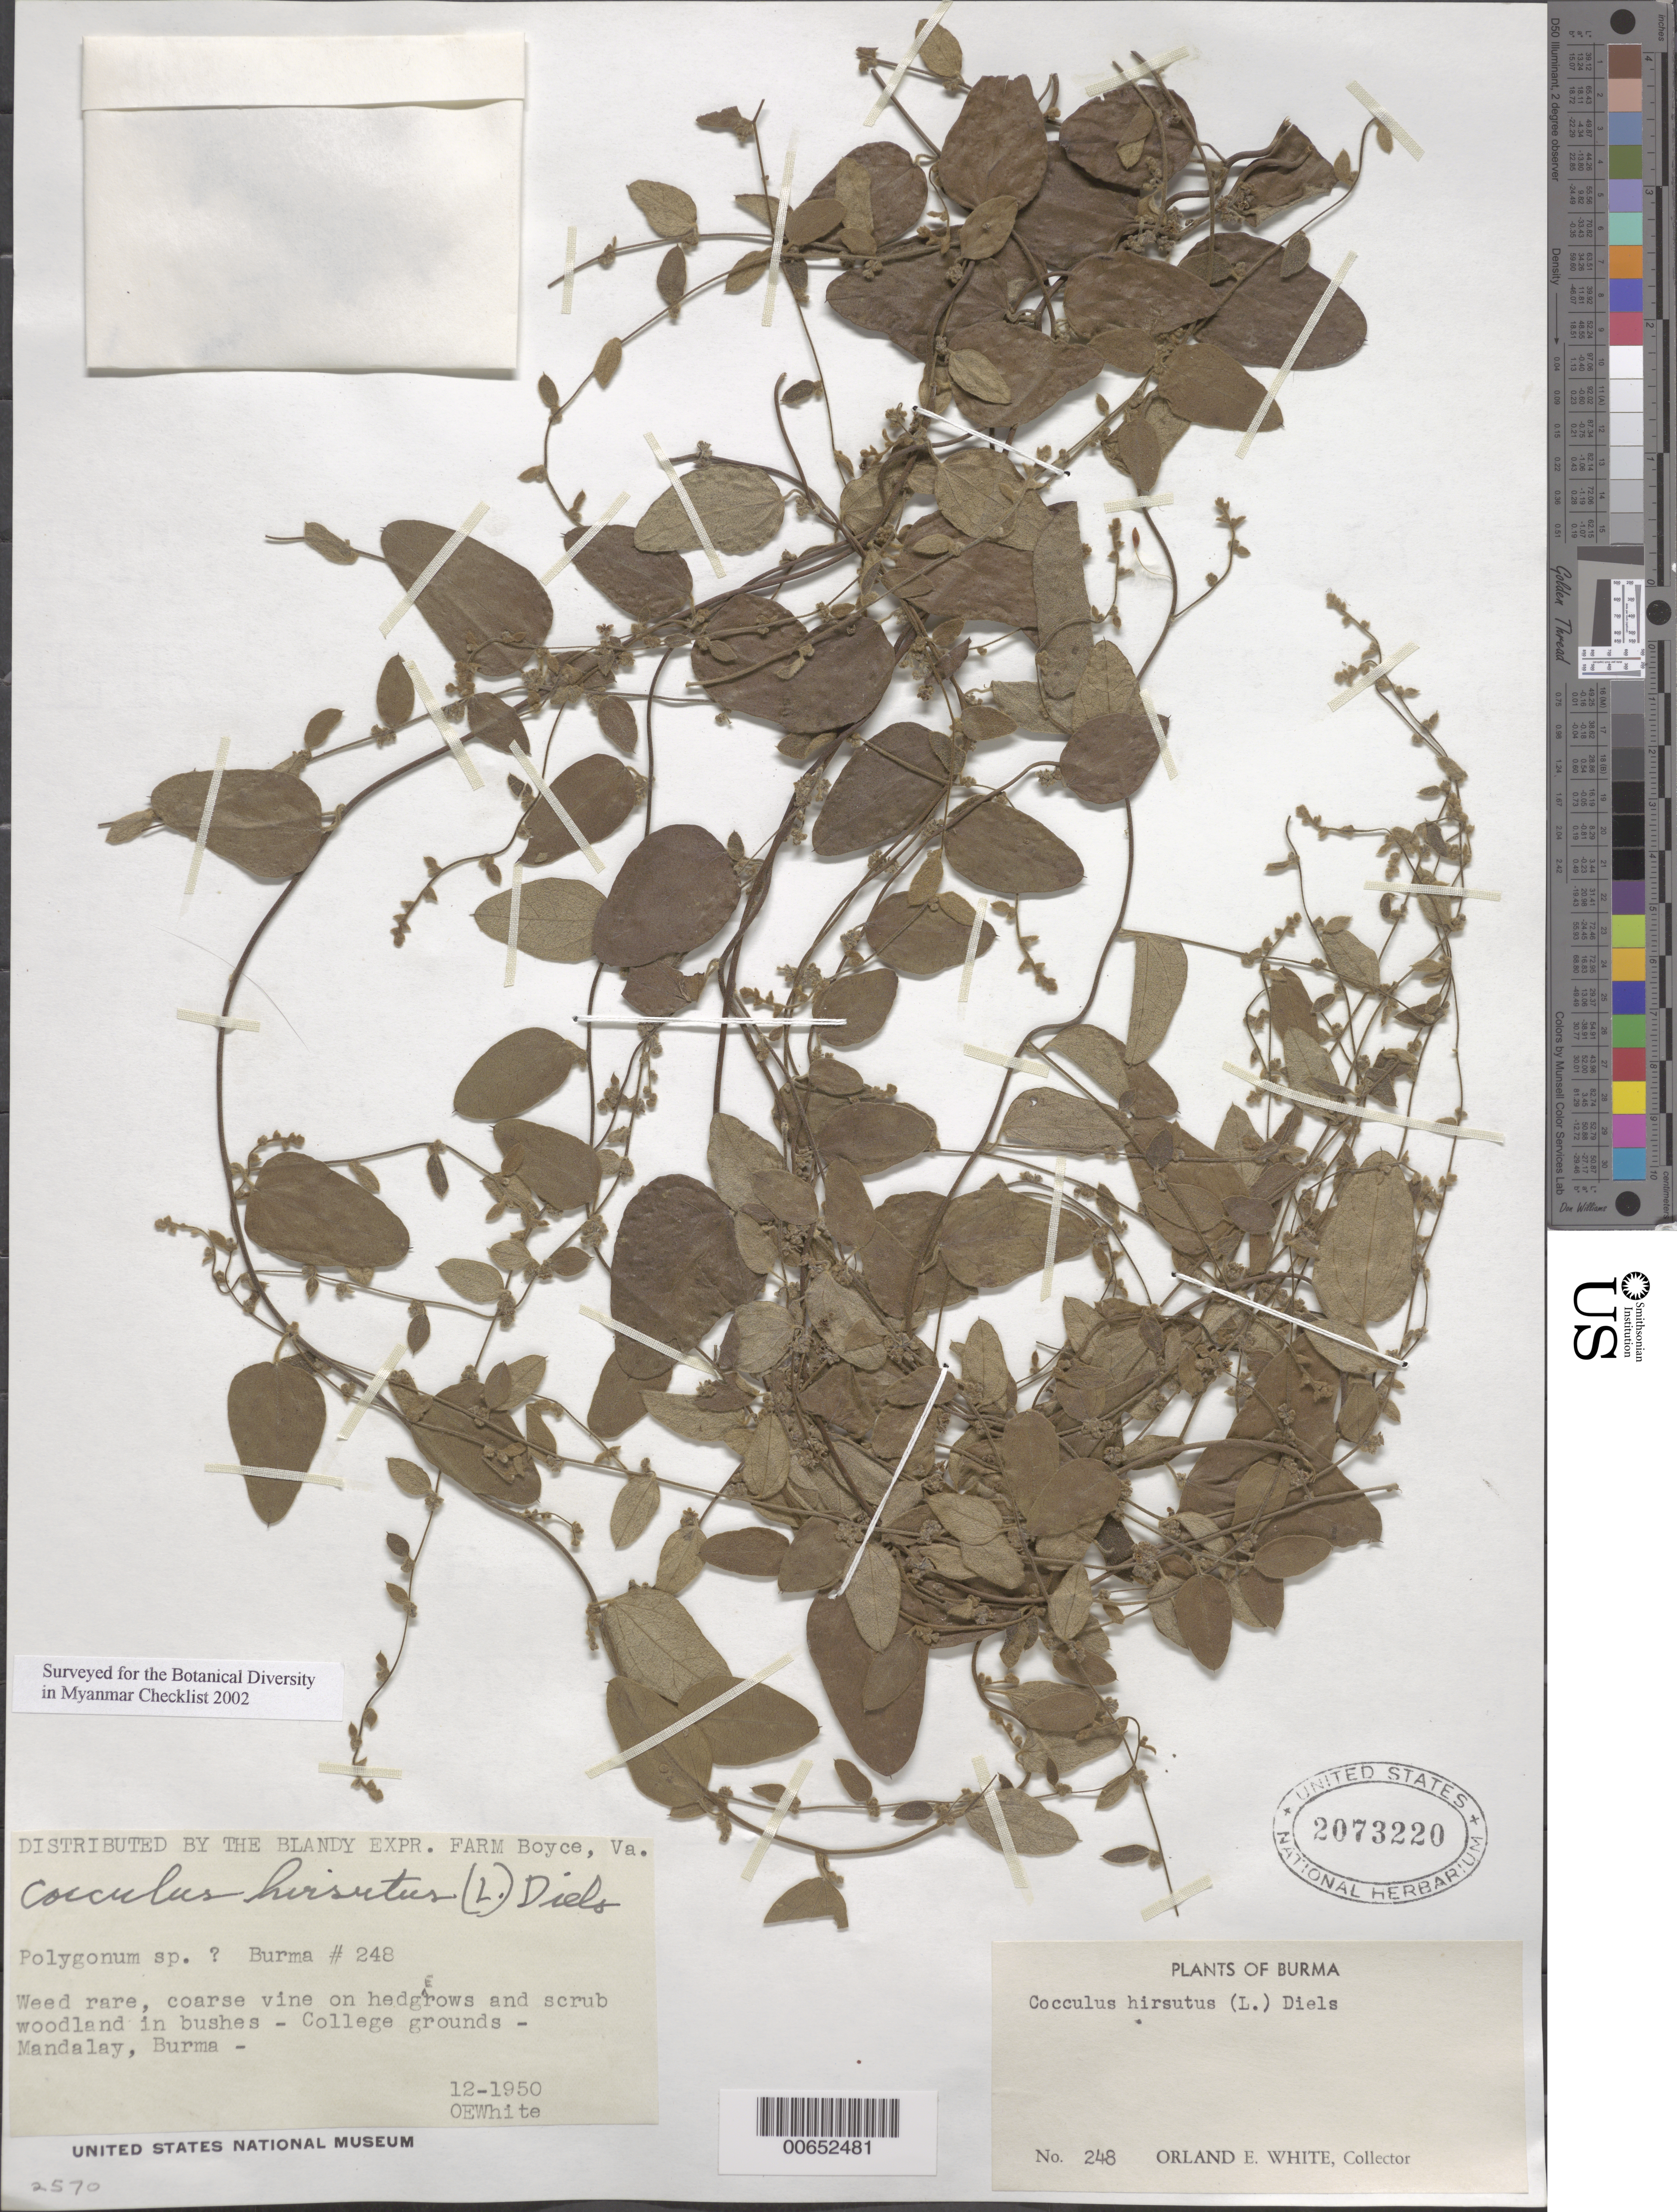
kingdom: Plantae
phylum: Tracheophyta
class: Magnoliopsida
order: Ranunculales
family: Menispermaceae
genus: Cocculus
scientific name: Cocculus hirsutus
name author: (L.) Diels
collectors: O. E. White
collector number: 248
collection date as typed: Dec 1950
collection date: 1950-12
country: Myanmar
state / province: Mandalay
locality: Mandalay, College grounds.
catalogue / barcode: US 2073220